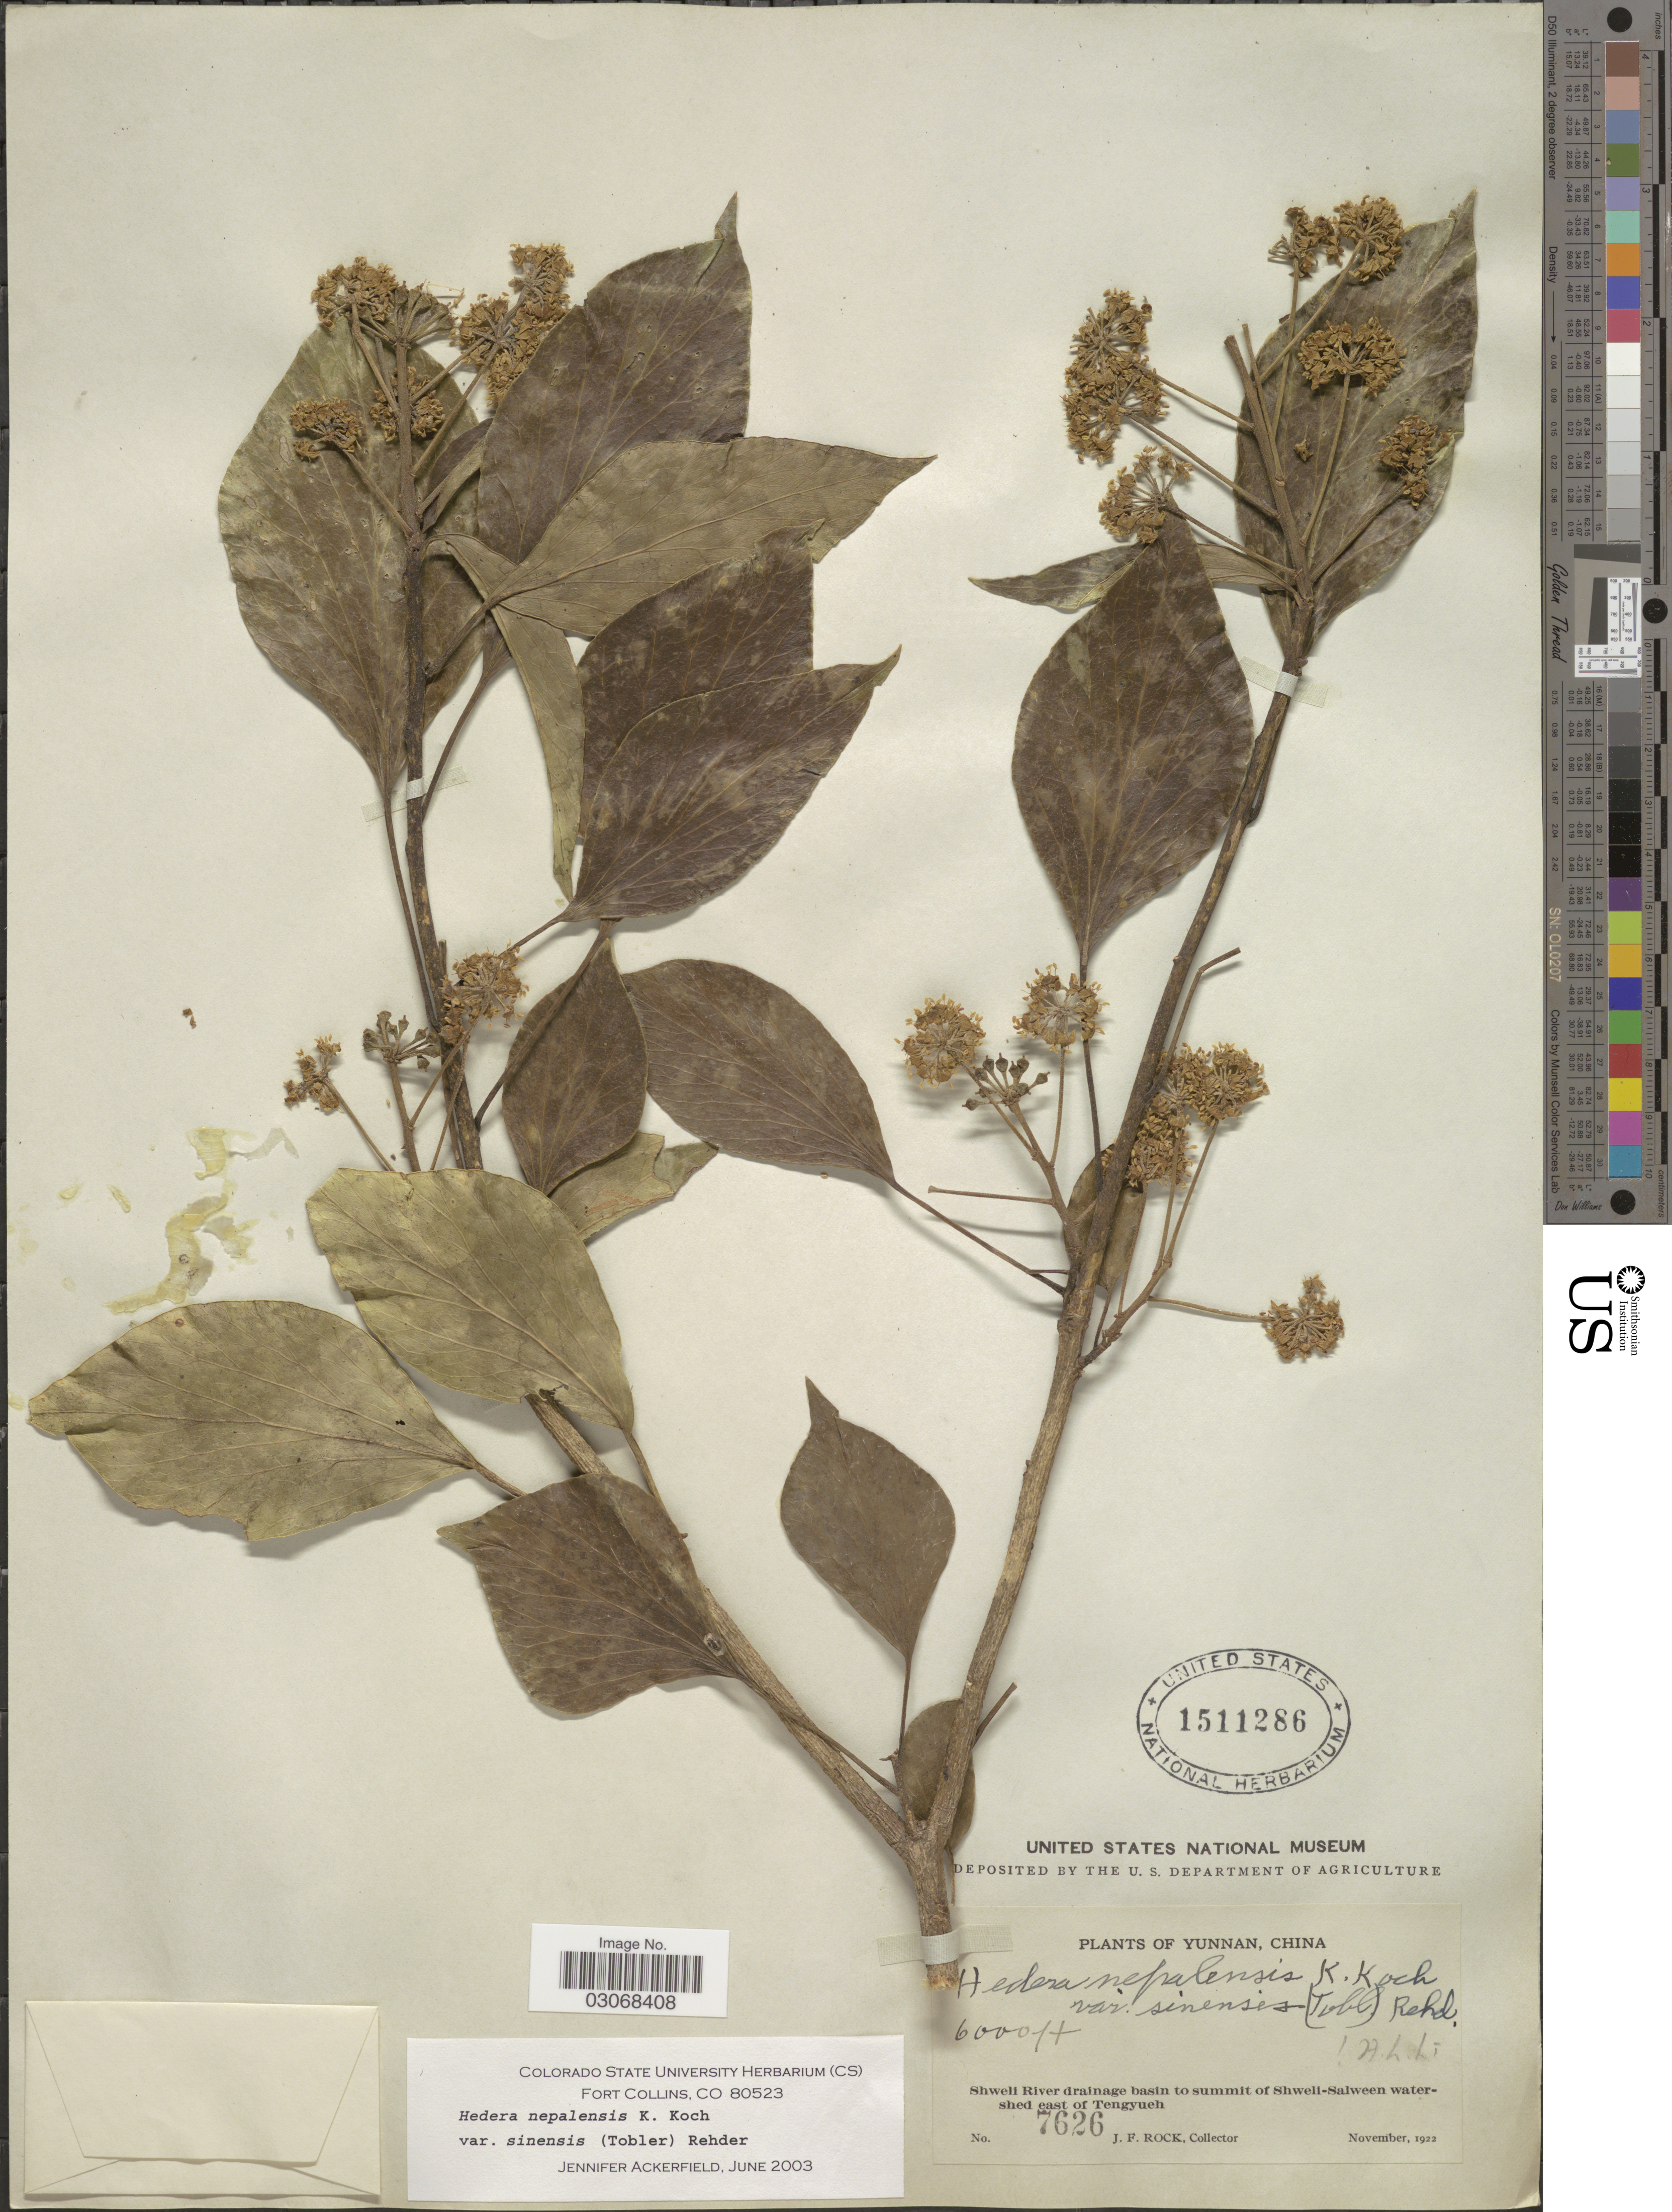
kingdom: Plantae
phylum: Tracheophyta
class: Magnoliopsida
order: Apiales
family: Araliaceae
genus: Hedera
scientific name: Hedera nepalensis var. sinensis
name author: (Tobler) Rehder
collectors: J. Rock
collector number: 7626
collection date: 1922-11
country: China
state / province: Yunnan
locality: Shweli River drainage basin to summit of Shweli-Salween watershed east of Tengyueh.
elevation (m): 1829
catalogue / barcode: US 1511286